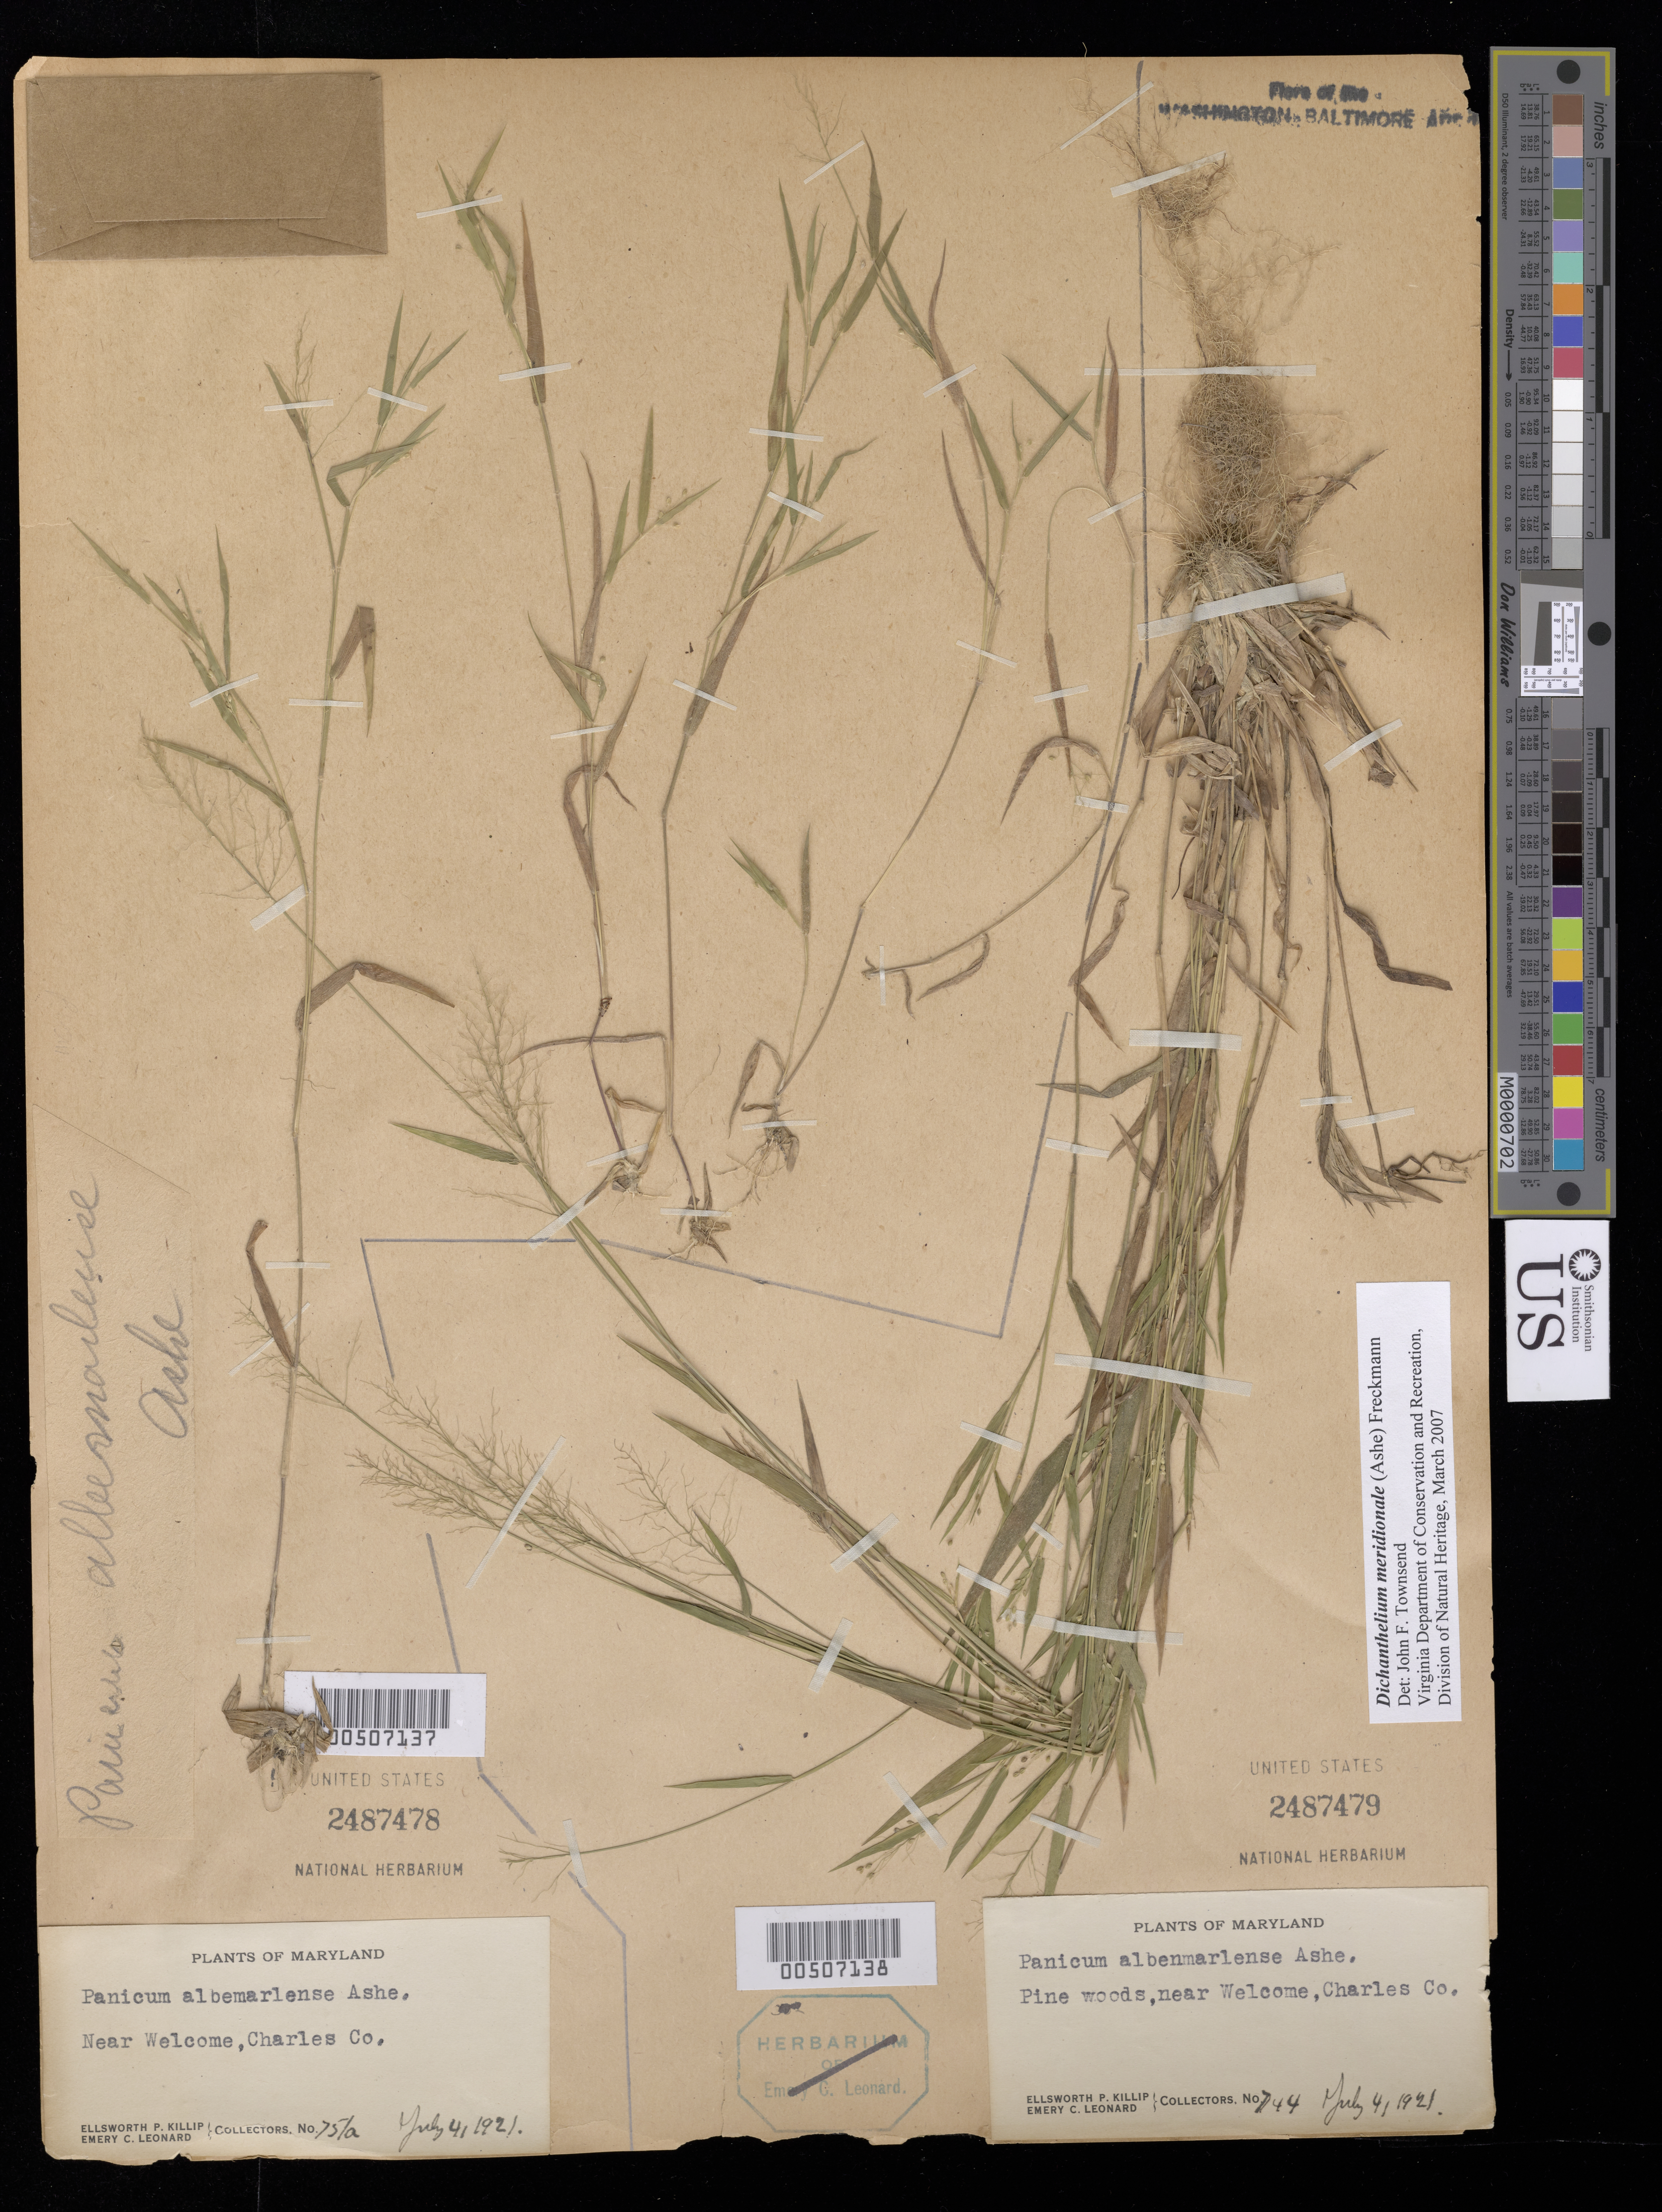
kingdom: Plantae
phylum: Tracheophyta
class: Liliopsida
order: Poales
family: Poaceae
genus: Dichanthelium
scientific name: Dichanthelium acuminatum var. densiflorum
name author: (Rand & Redfield) Gould & C.A. Clark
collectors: E. P. Killip & E. C. Leonard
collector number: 75A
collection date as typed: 04 Jul 1921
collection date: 1921-07-04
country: United States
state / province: Maryland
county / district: Charles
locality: Near Welcome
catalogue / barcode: US 2487478